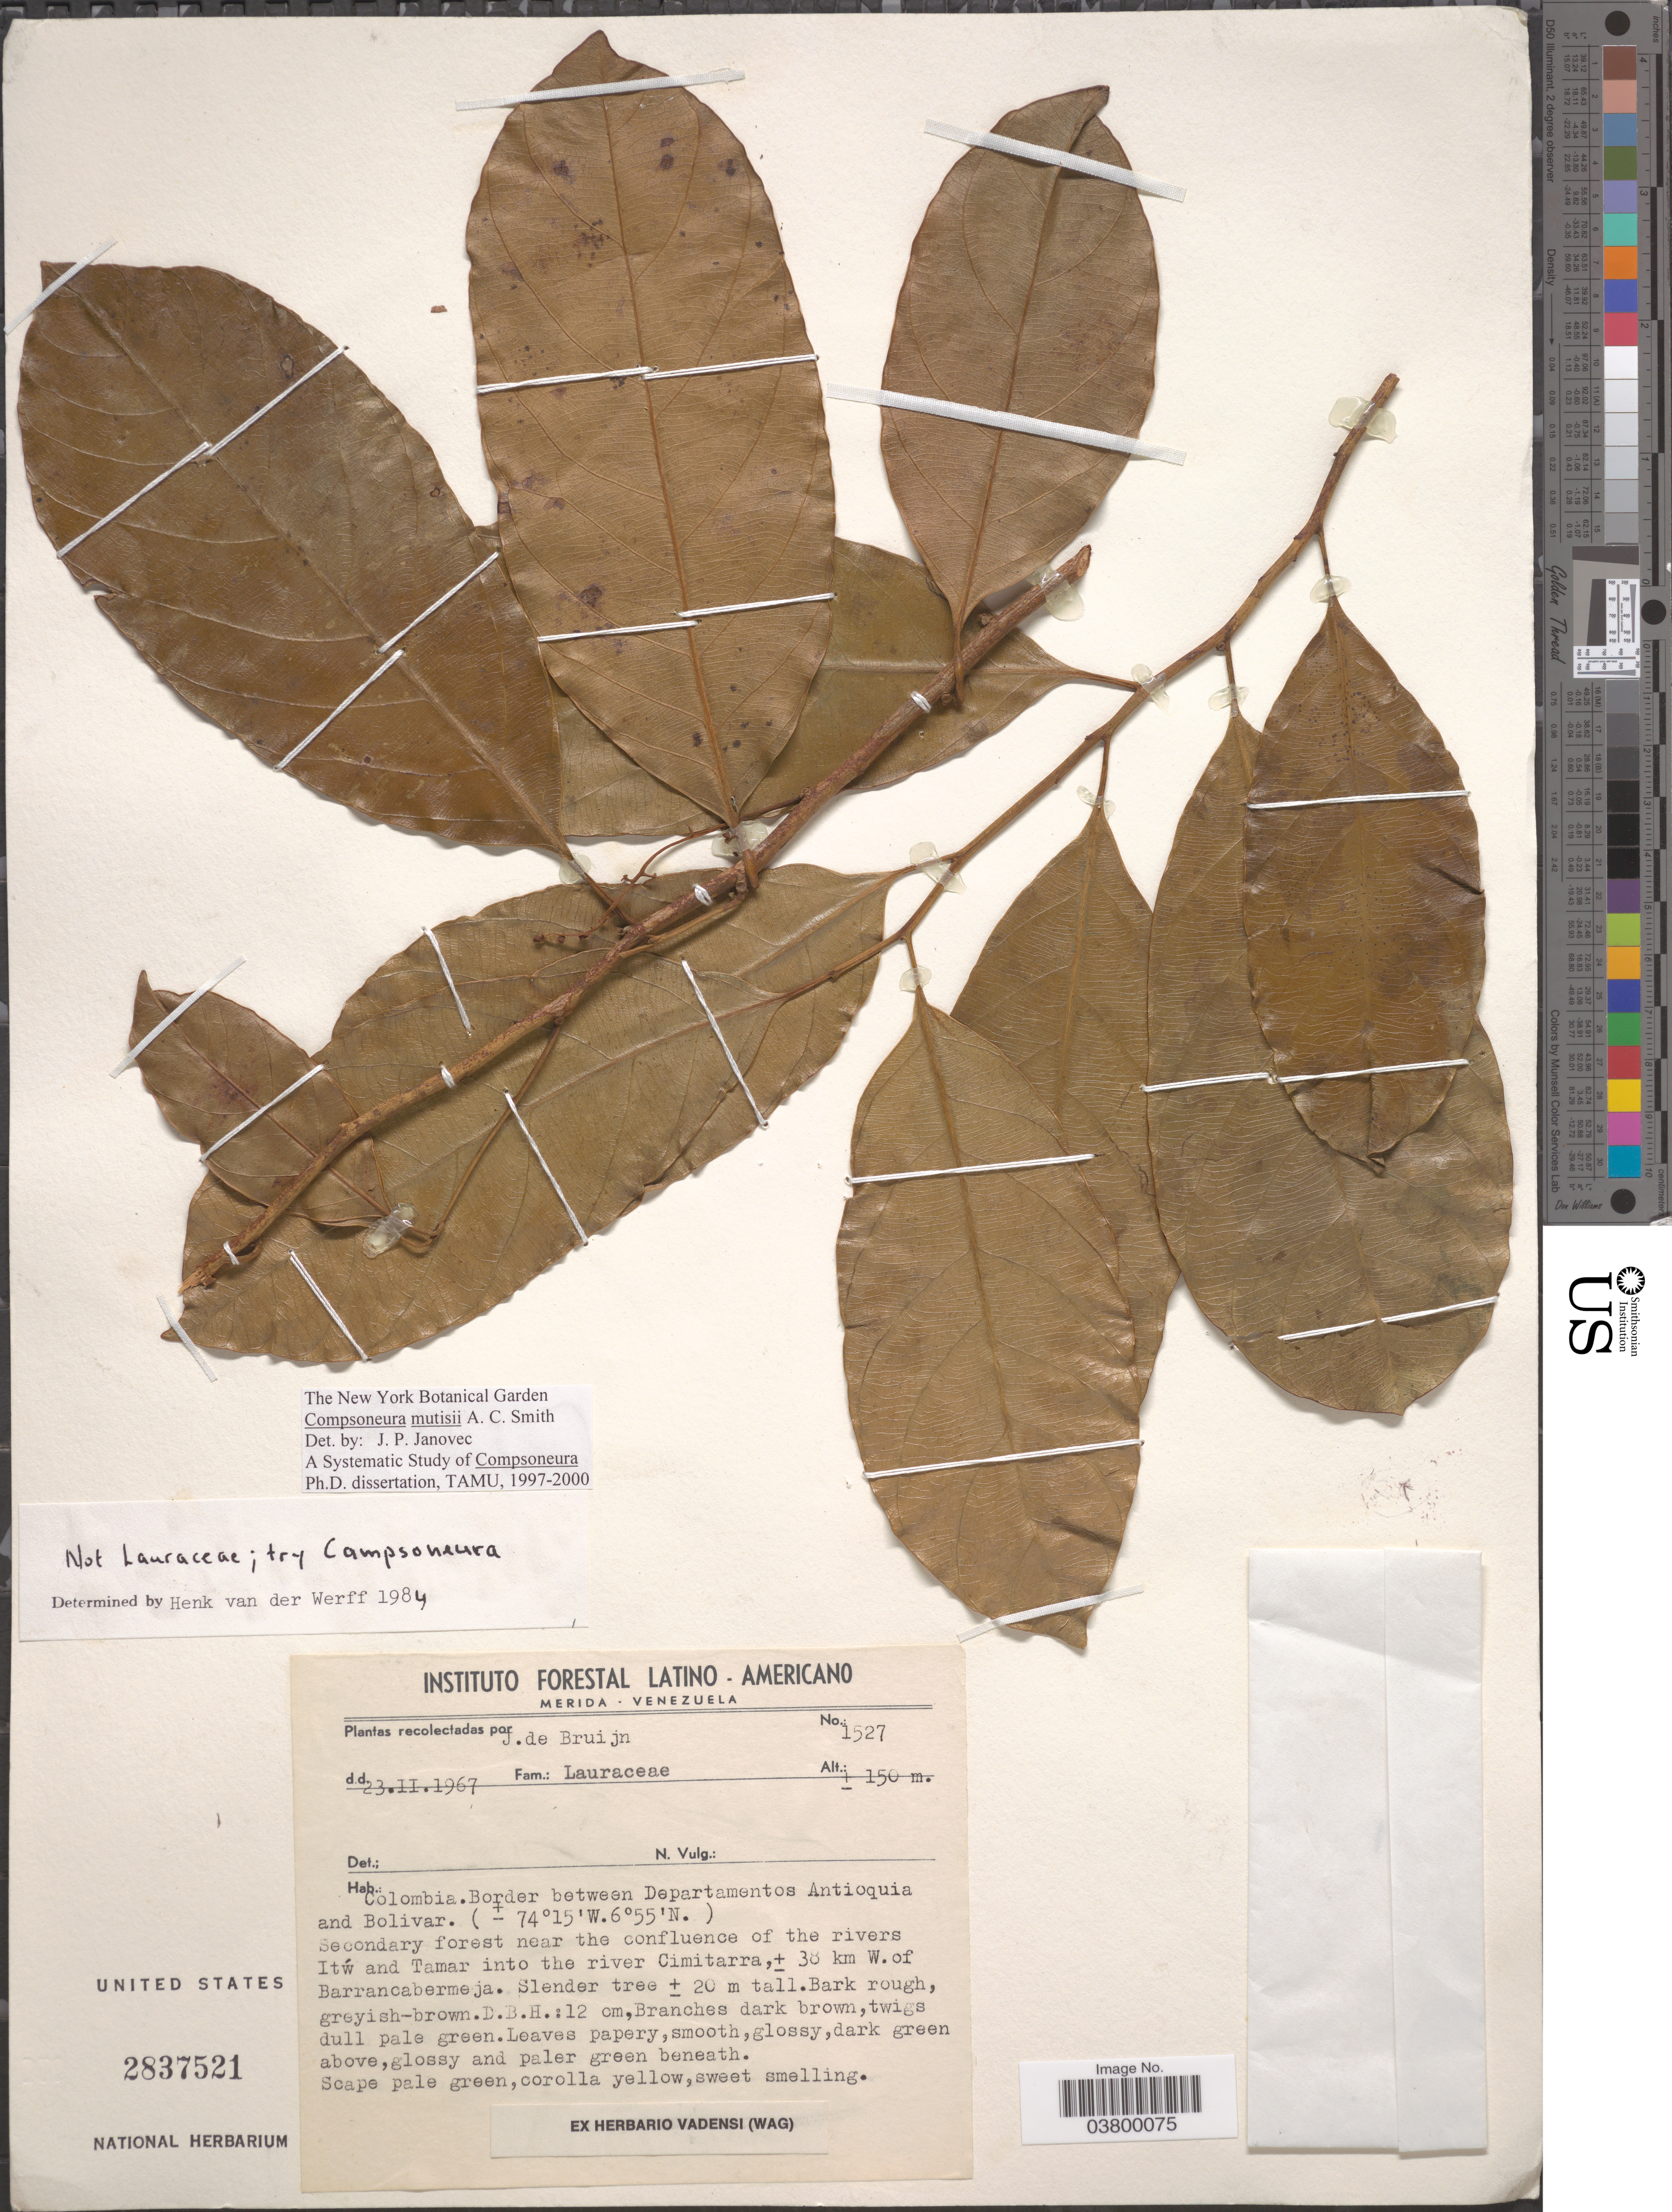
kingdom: Plantae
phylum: Tracheophyta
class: Magnoliopsida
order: Magnoliales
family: Myristicaceae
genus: Compsoneura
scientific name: Compsoneura mutisii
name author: A.C. Sm.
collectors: J. Bruijn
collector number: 1527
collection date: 1967-02-23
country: Colombia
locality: Border between Departamentos Antioquia and Bolivar. Near the confluence of the rivers Itẃ and Tamar into the river Cimitarra, ± 38 km W. of Barrancabermeja.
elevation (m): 150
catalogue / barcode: US 2837521